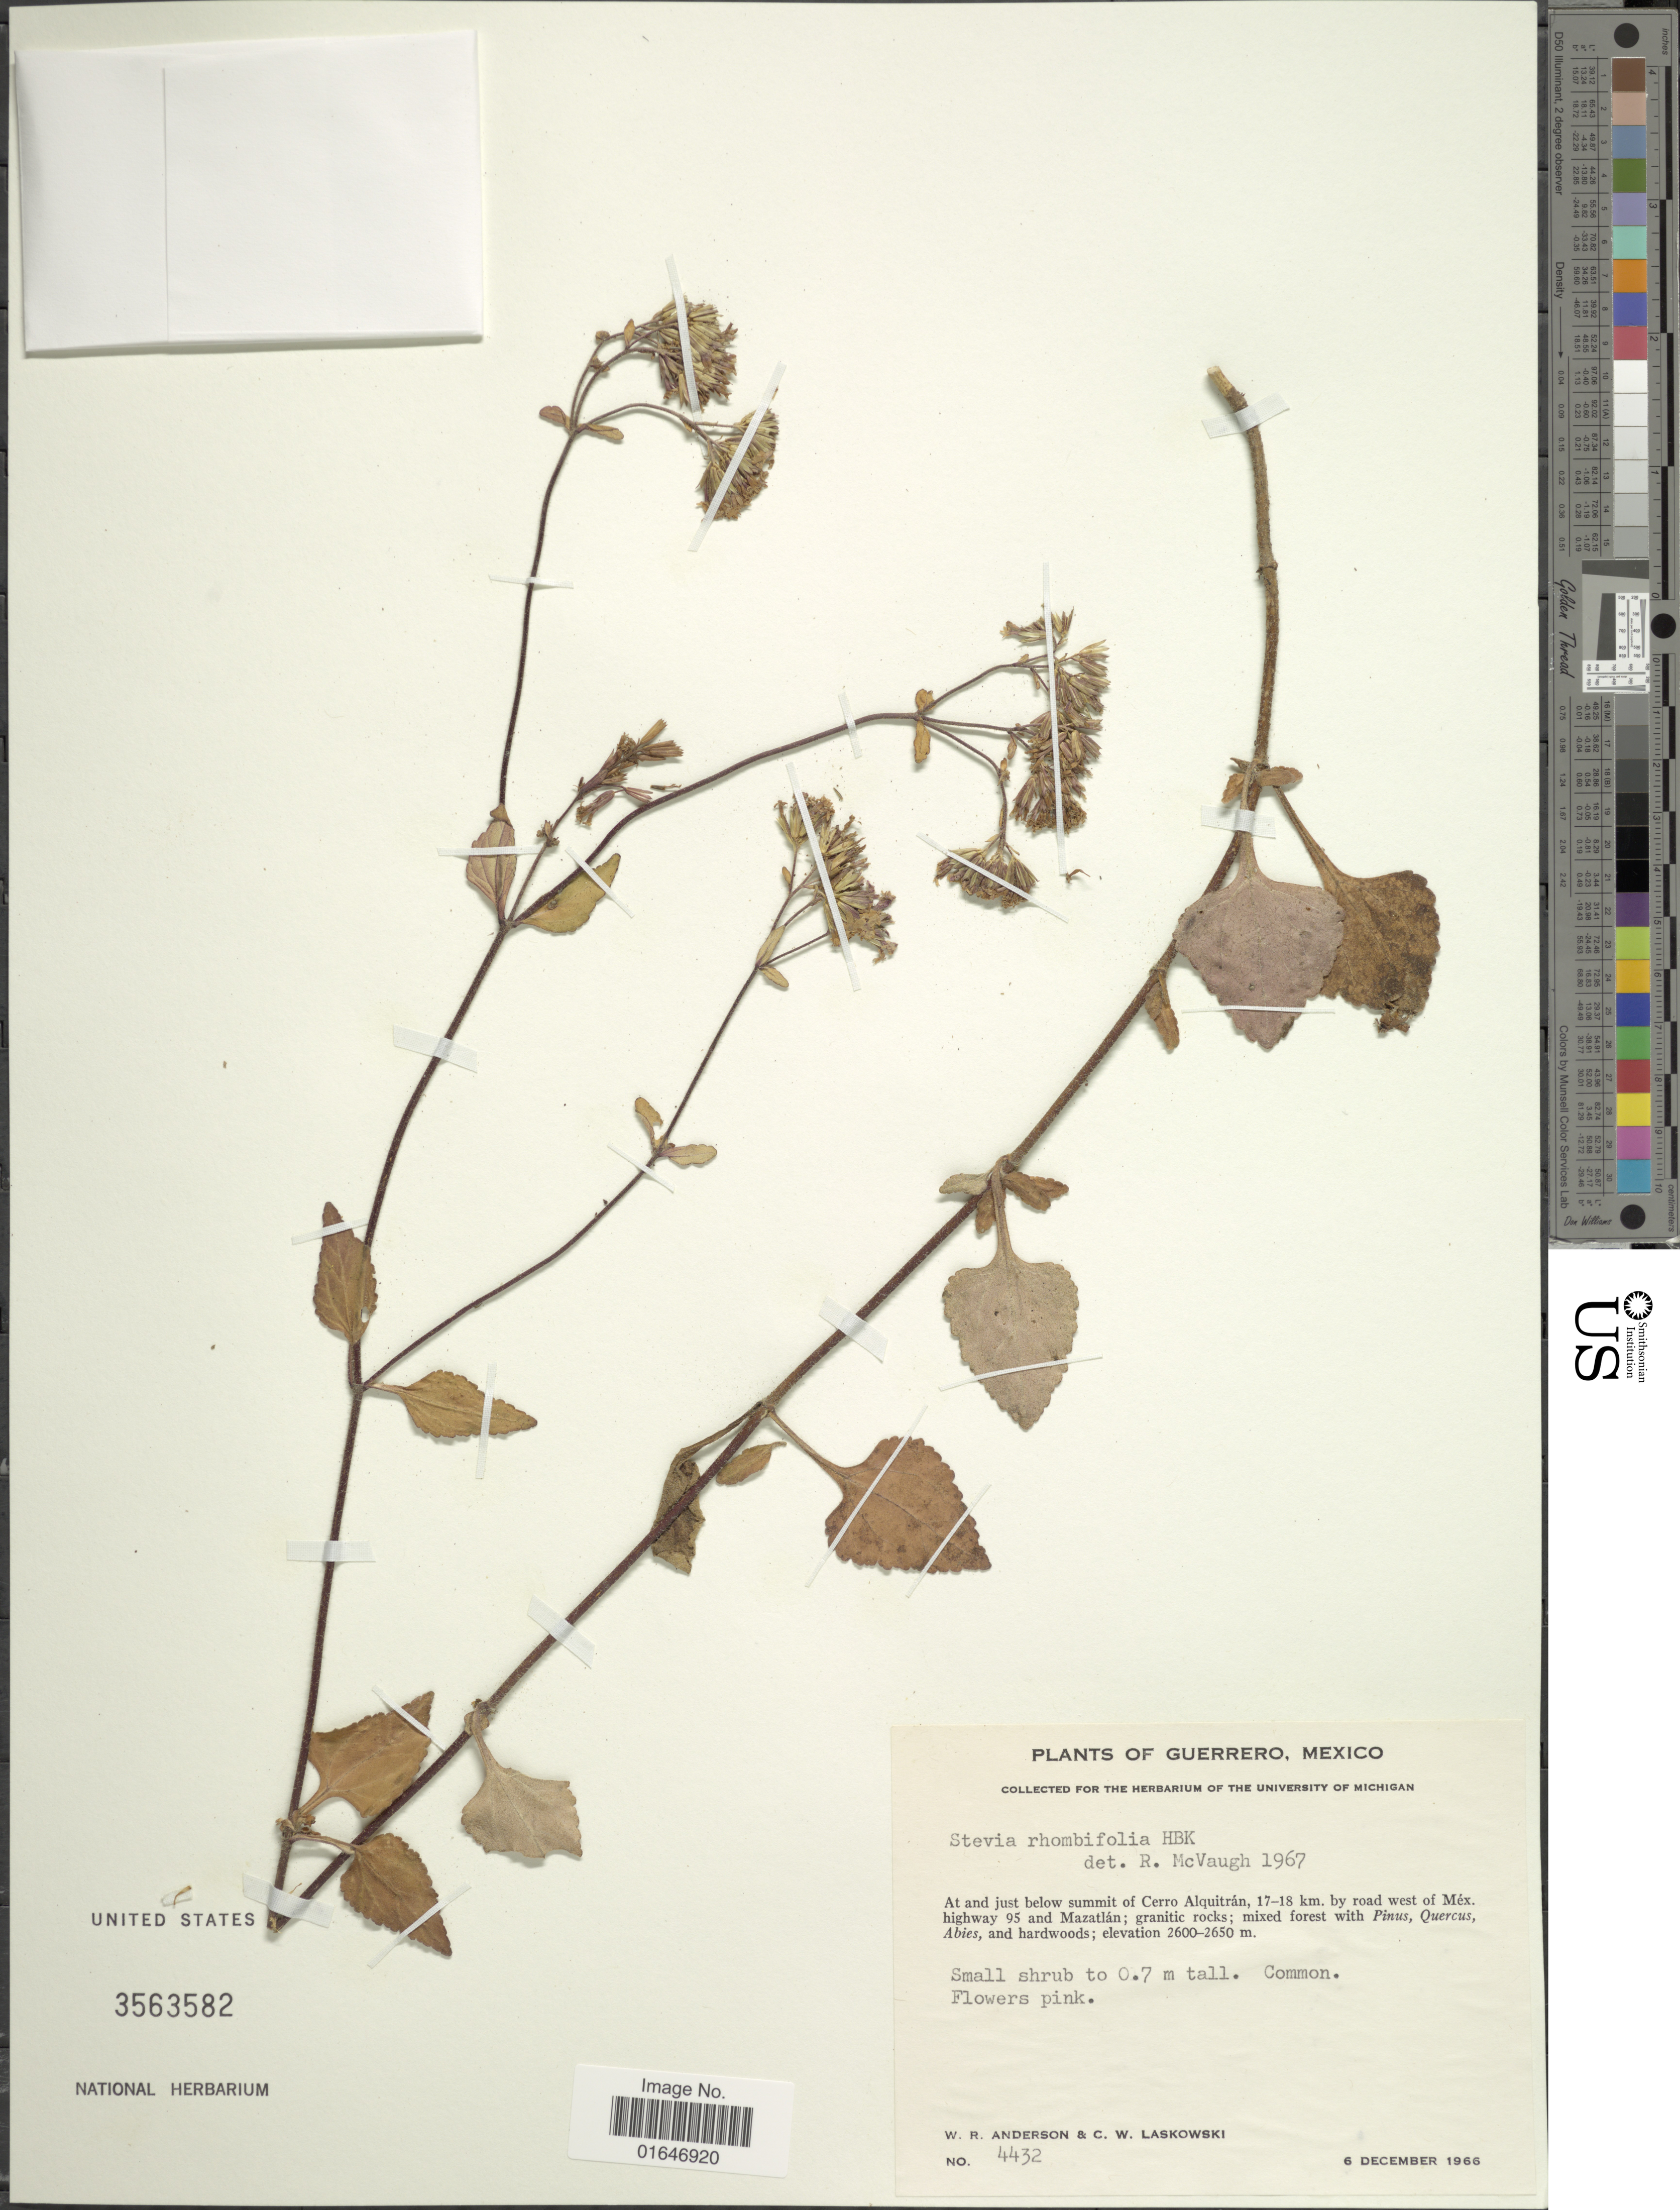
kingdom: Plantae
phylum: Tracheophyta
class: Magnoliopsida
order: Asterales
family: Asteraceae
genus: Stevia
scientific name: Stevia ovata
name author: Willd.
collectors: W. Anderson & C. Laskowski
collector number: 4432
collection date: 1966-12-06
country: Mexico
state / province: Guerrero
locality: At and just below summit of Cerro Alquitrán, 17-18 km. by road west of Méx. highway 95 and Mazatlán.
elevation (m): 2600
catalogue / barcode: US 3563582